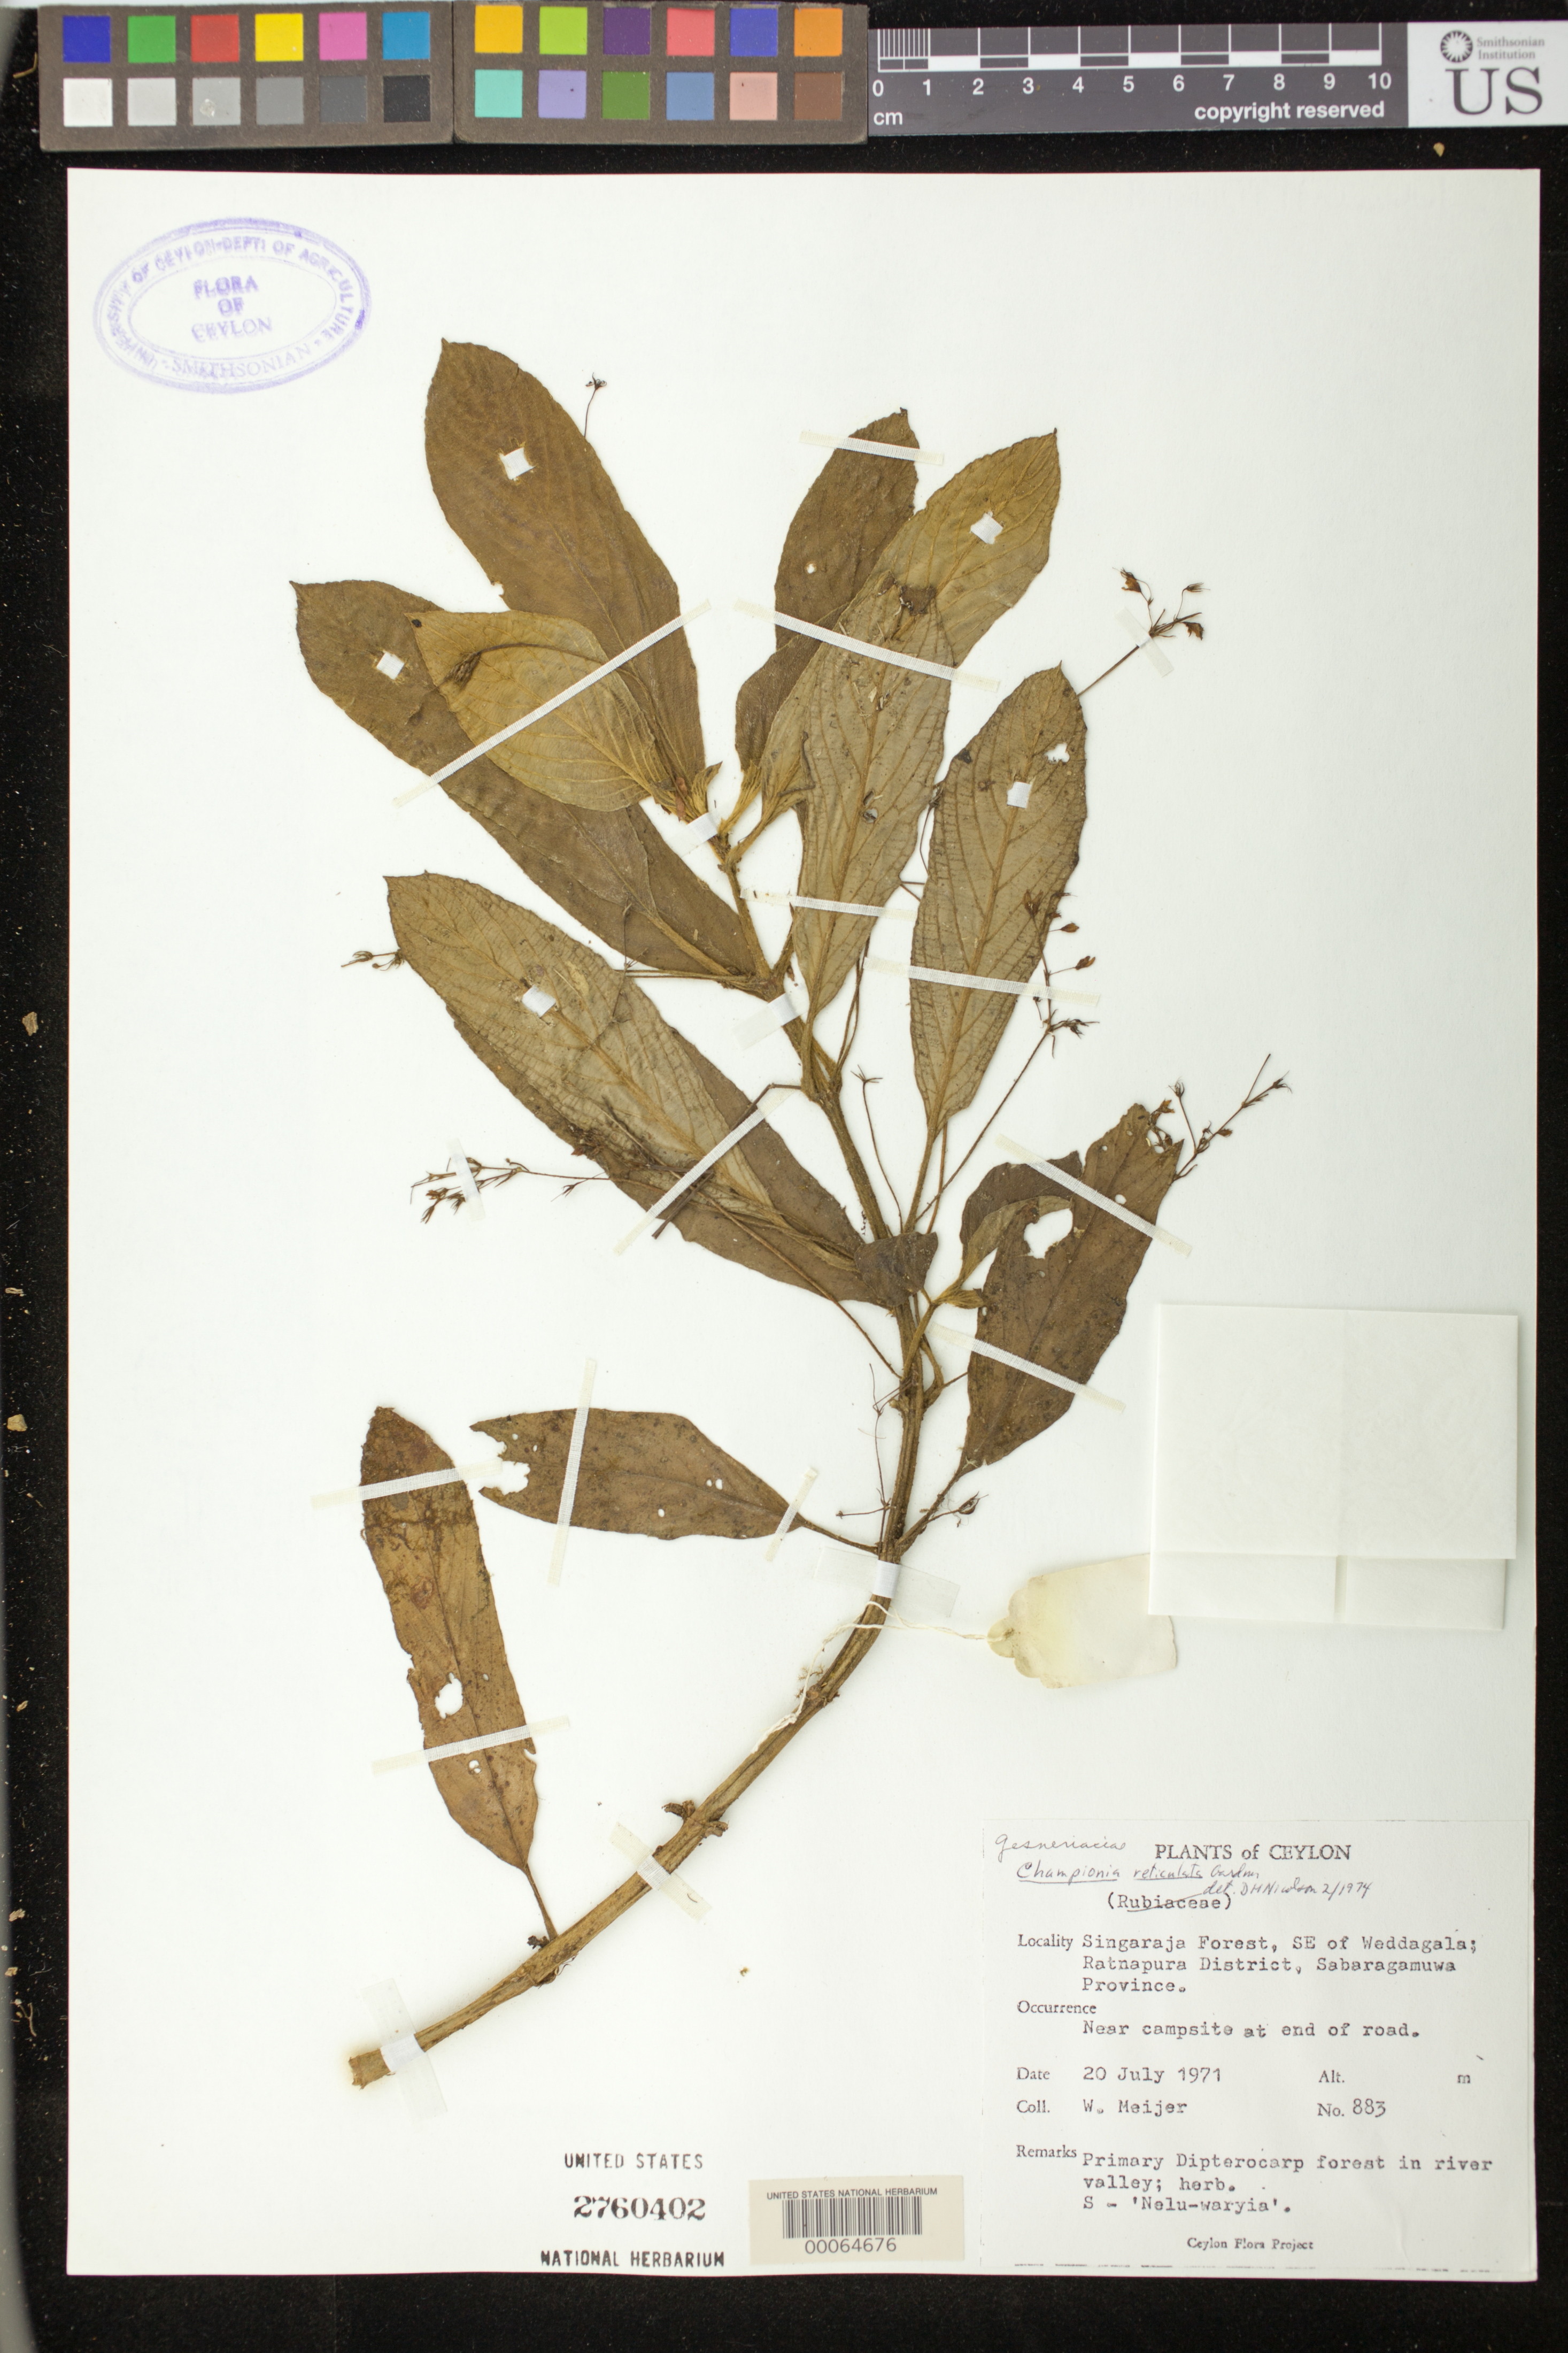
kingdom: Plantae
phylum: Tracheophyta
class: Magnoliopsida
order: Lamiales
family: Gesneriaceae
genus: Championia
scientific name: Championia reticulata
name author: Gardner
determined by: Nicolson, Dan H.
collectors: W. Meijer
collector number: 883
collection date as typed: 20 Jul 1971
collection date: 1971-07-20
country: Sri Lanka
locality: Saiharaja forest, se of weddagala, near campsite at end of road, ratnapura, sabaragamuwa prov.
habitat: Primary dipterocarp forest in river valley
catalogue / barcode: US 2760402